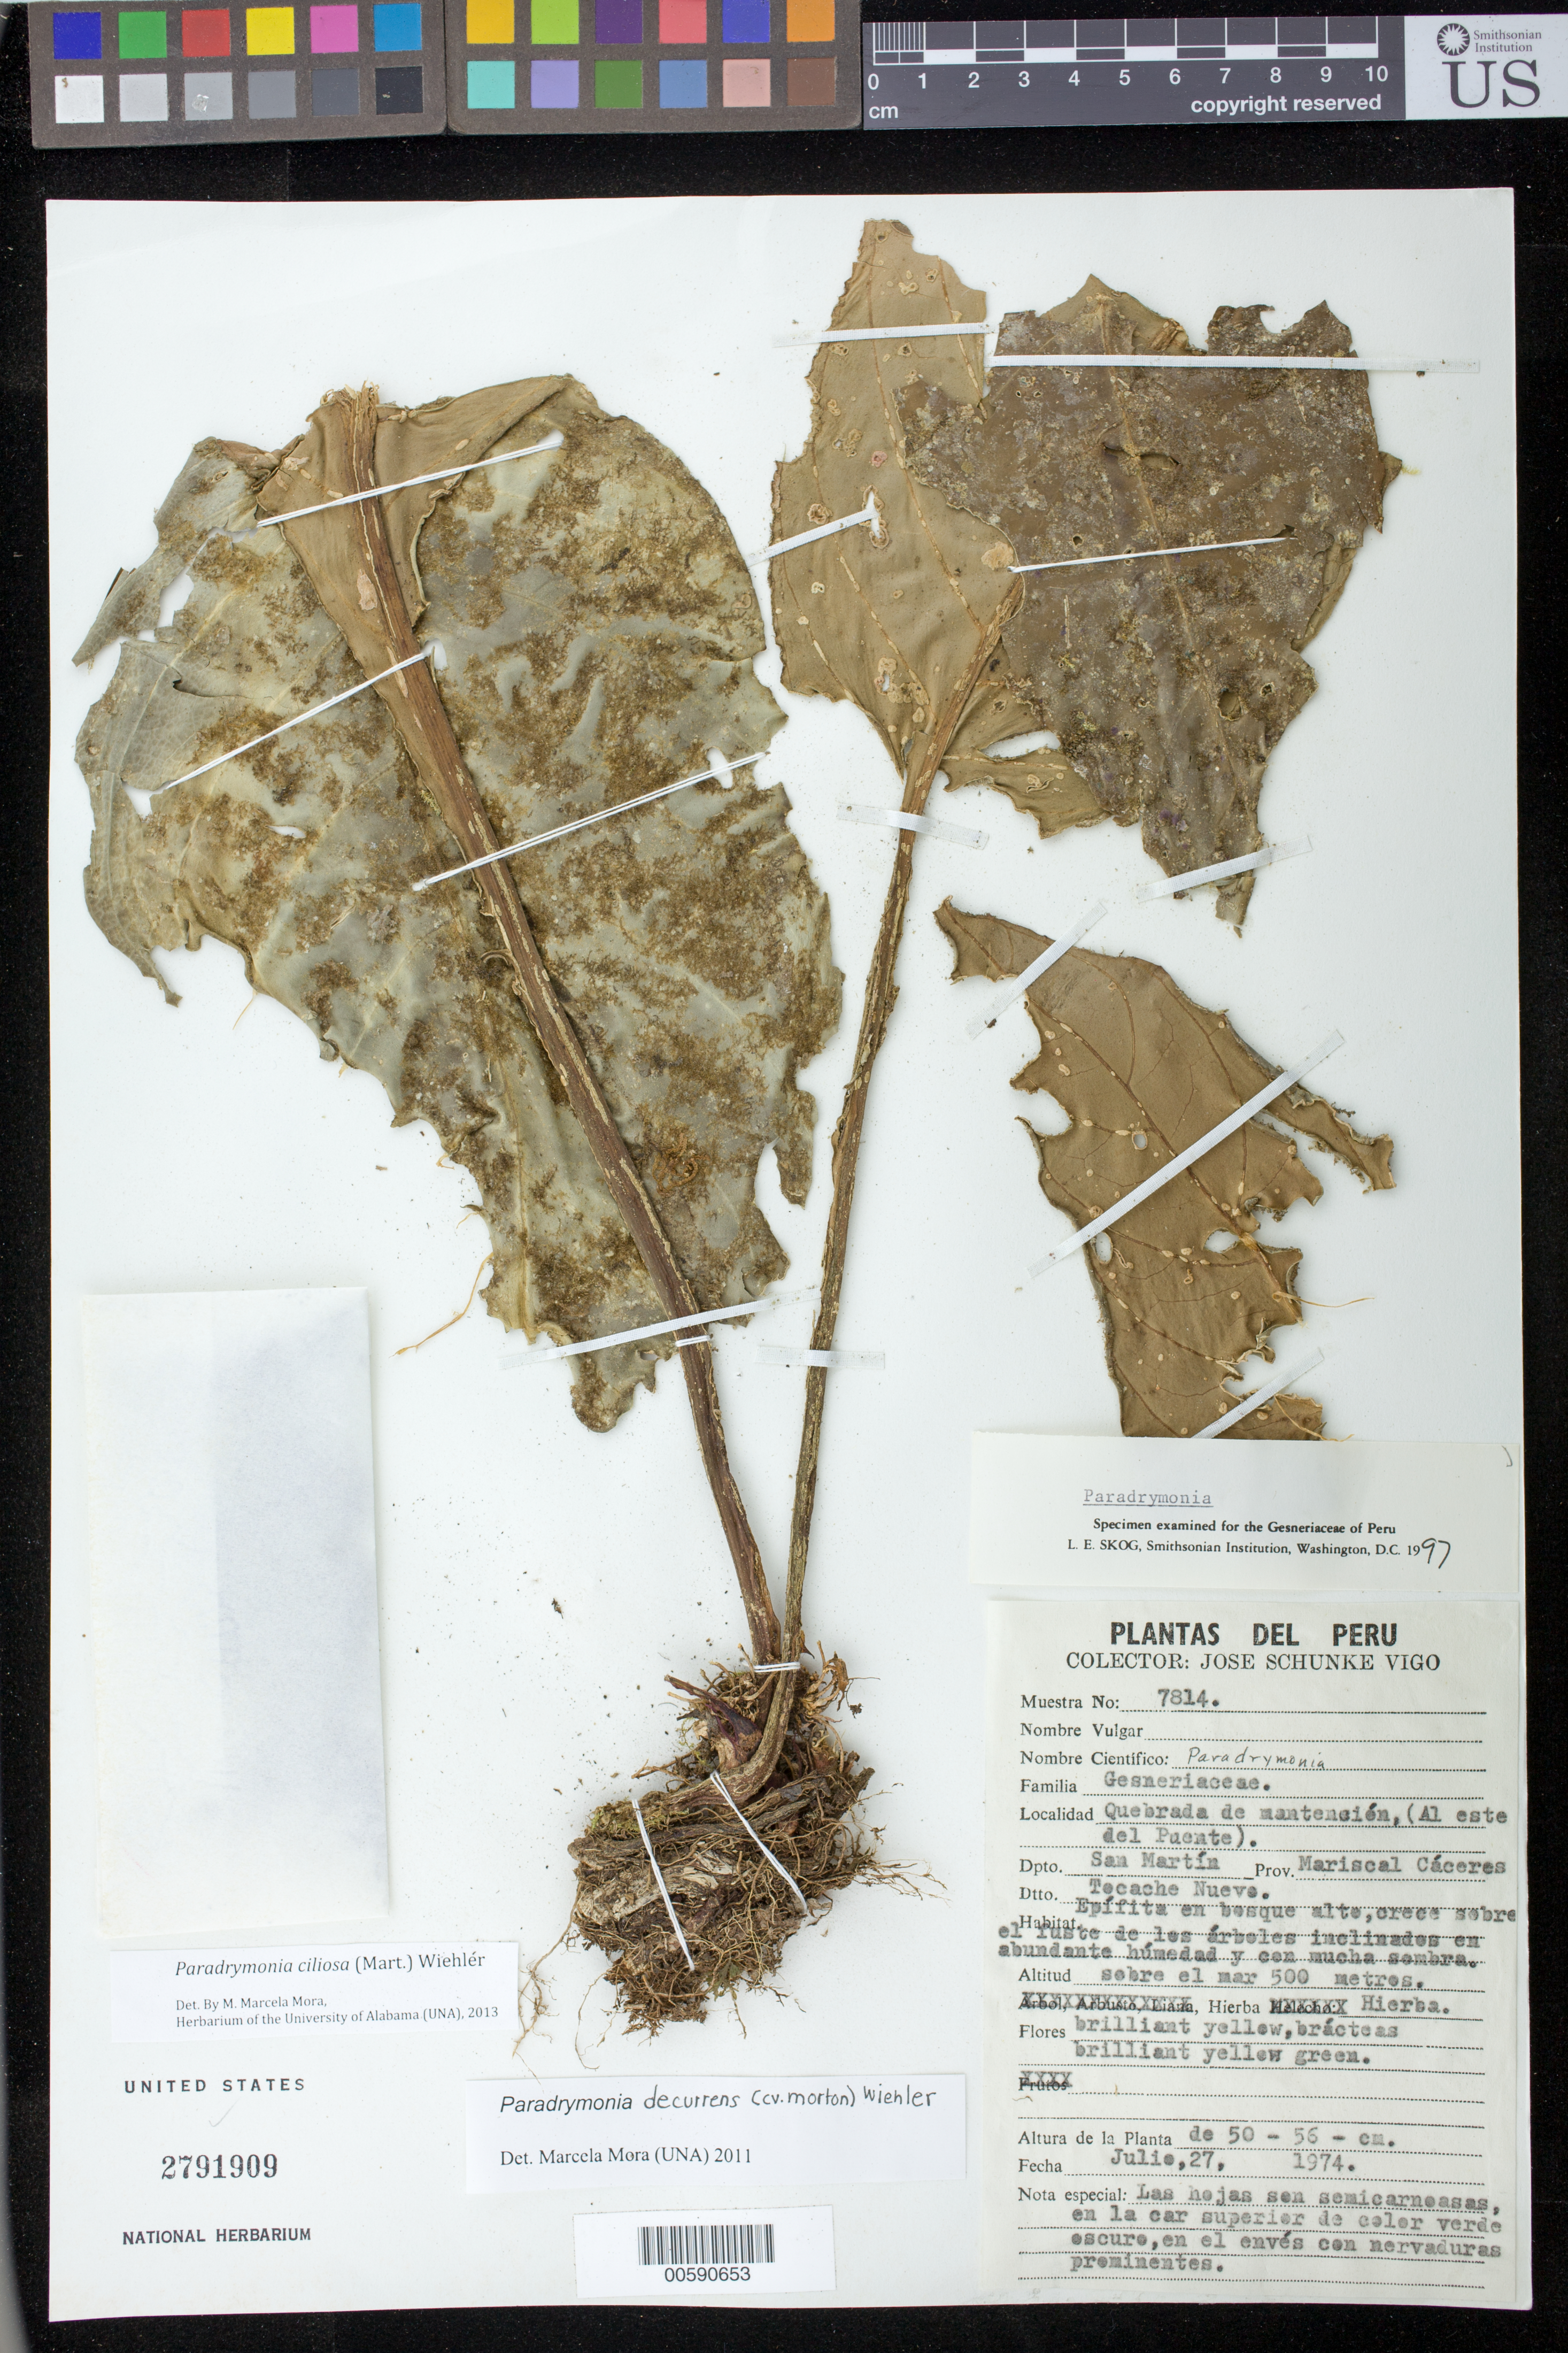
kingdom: Plantae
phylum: Tracheophyta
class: Magnoliopsida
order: Lamiales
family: Gesneriaceae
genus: Paradrymonia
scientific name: Paradrymonia ciliosa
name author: (Mart.) Wiehler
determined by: Mora, M. Marcela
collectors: J. Schunke Vigo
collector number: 7814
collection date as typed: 27 Jul 1974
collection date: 1974-07-27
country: Peru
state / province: San Martín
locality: Prov. Mariscal Cáceres, Dtto. Tocache Nuevo; Quebrada de mantención (al este del Puente)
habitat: En bosque alto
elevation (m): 500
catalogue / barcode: US 2791909